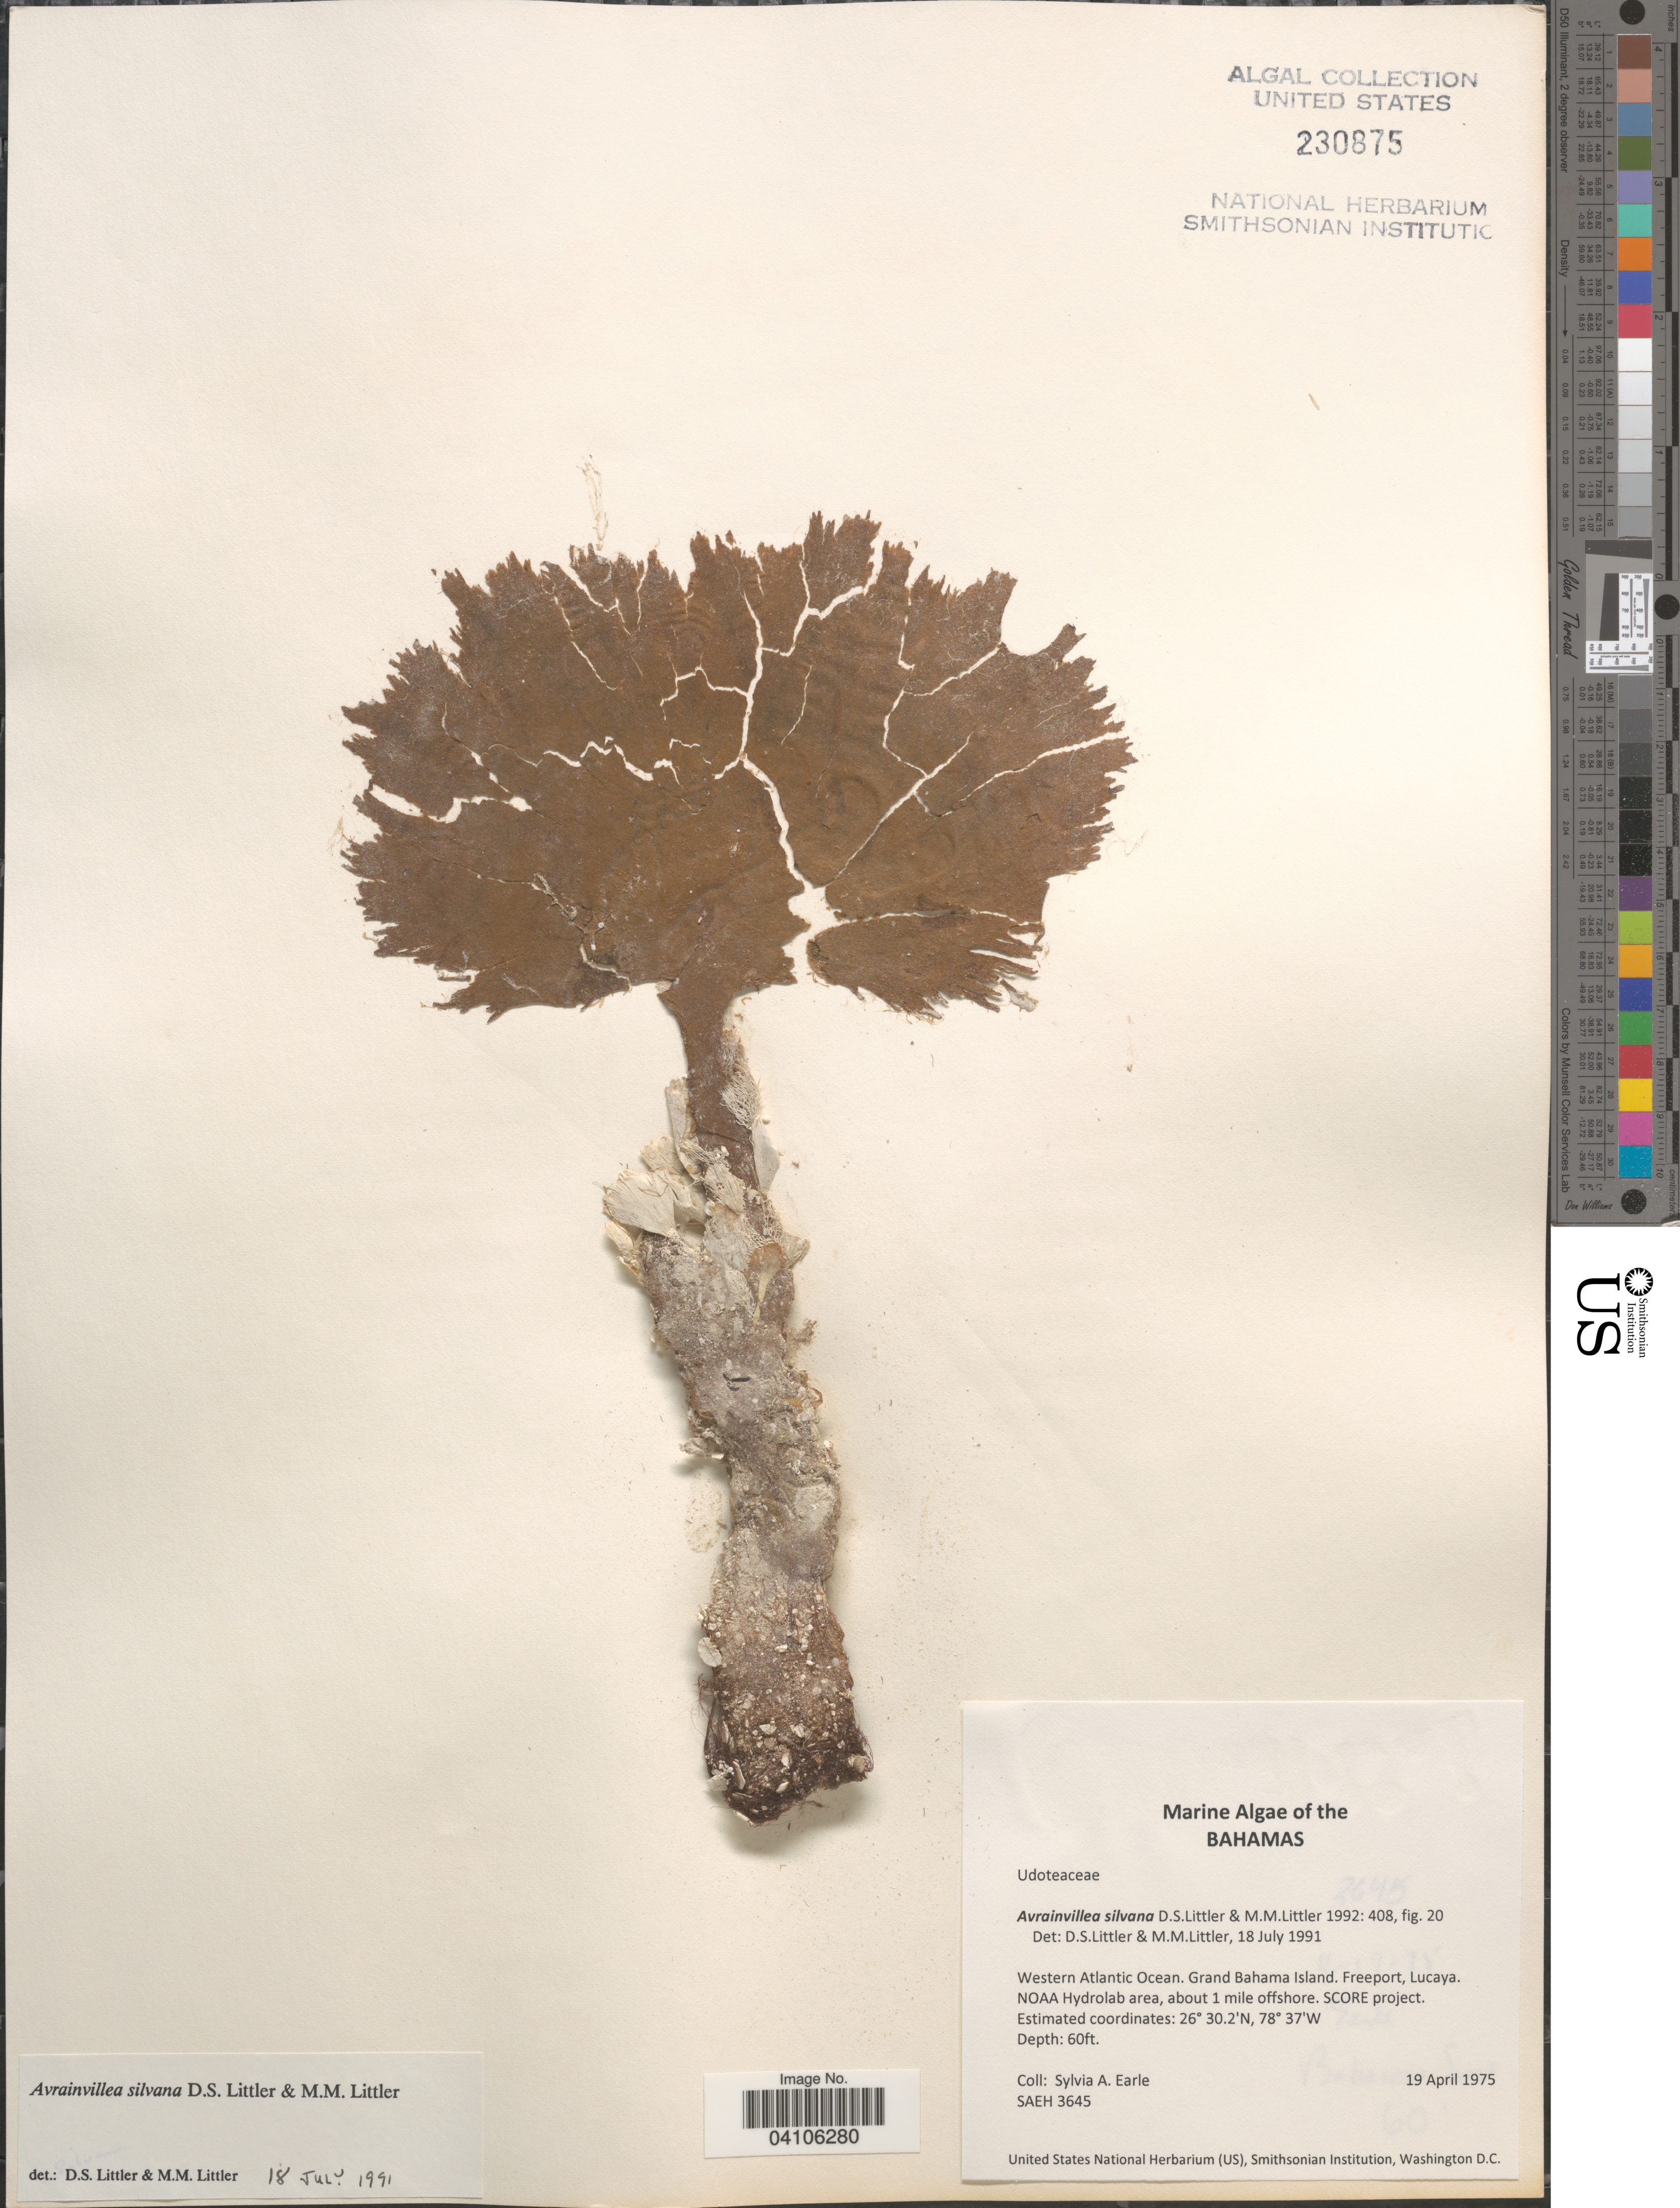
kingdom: Plantae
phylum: Chlorophyta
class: Ulvophyceae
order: Bryopsidales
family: Dichotomosiphonaceae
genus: Avrainvillea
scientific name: Avrainvillea silvana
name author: D.S. Littler & Littler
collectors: S. A. Earle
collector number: SAEH3645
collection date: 1975-04-19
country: Bahamas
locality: Western Atlantic Ocean. Grand Bahama Island. Freeport, Lucaya. NOAA Hydrolab area, about 1 mile offshore. SCORE project.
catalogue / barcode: US 230875